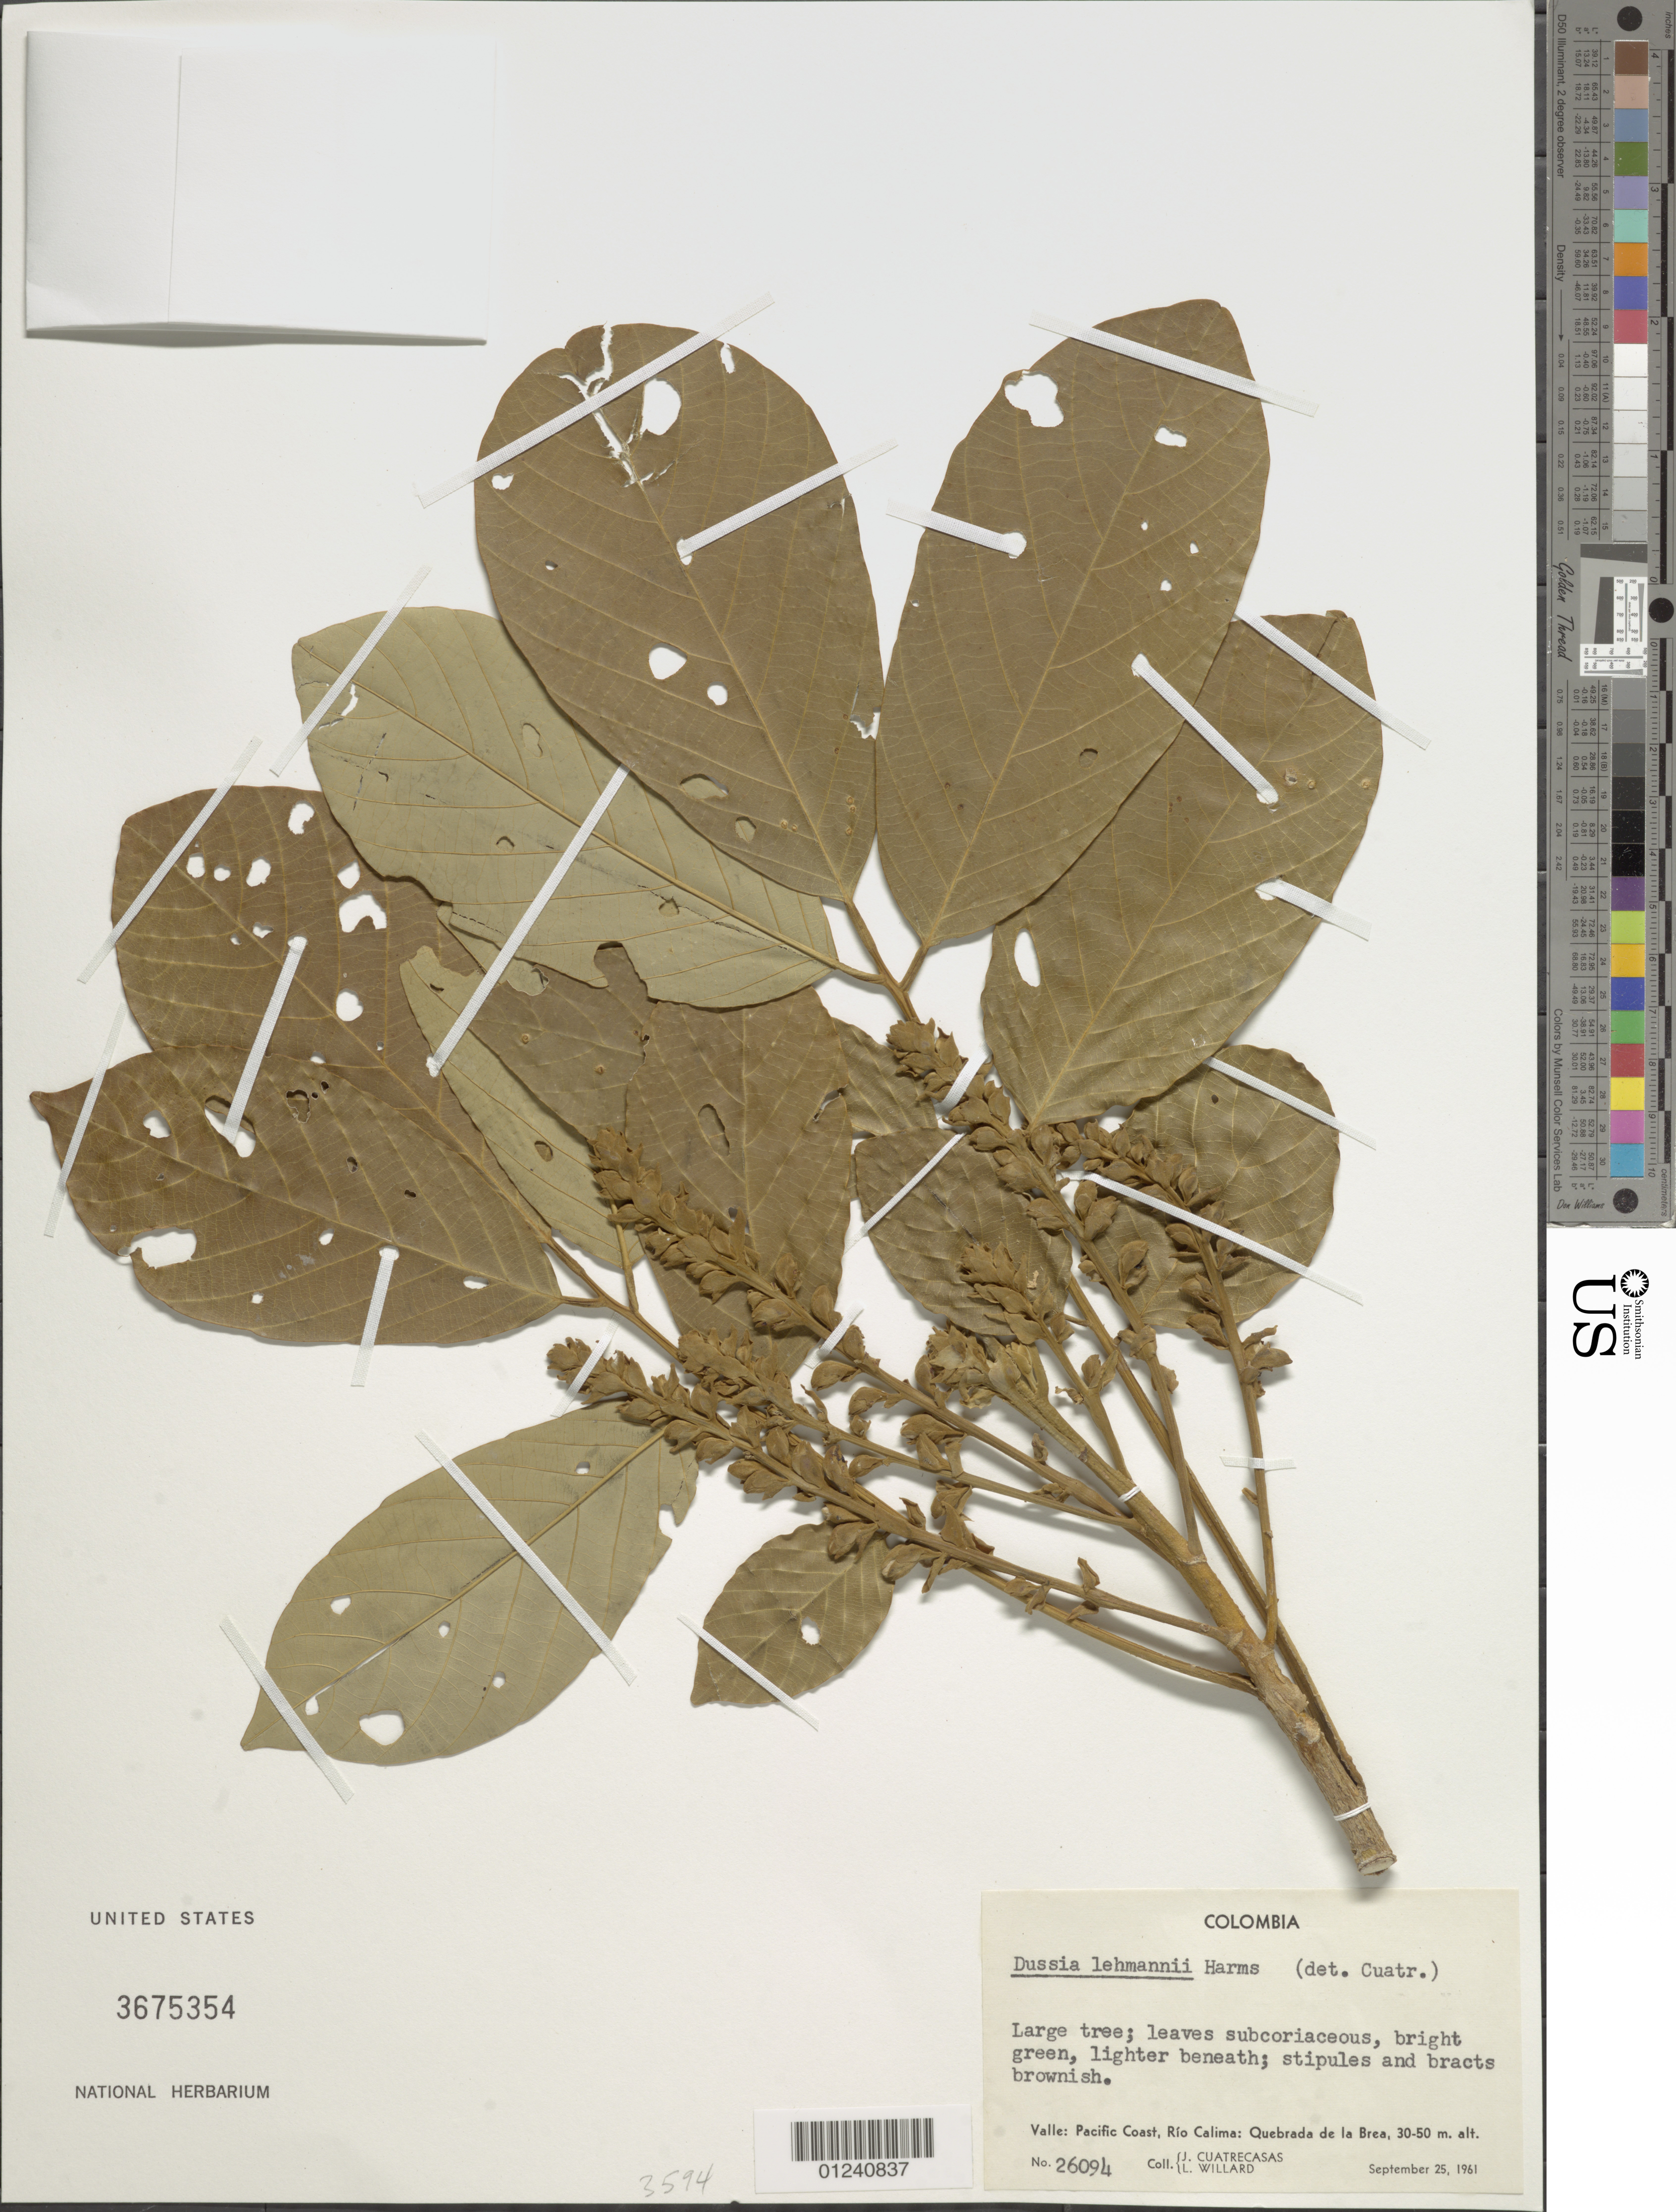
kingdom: Plantae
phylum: Tracheophyta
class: Magnoliopsida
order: Fabales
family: Fabaceae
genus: Dussia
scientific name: Dussia lehmannii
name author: Harms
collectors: J. Cuatrecasas & L. Willard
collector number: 26094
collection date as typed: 25 Sep 1961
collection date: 1961-09-25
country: Colombia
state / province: Valle del Cauca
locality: Pacific Coast, Rio Calima: Quebrada de la Brea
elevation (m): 30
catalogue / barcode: US 3675354